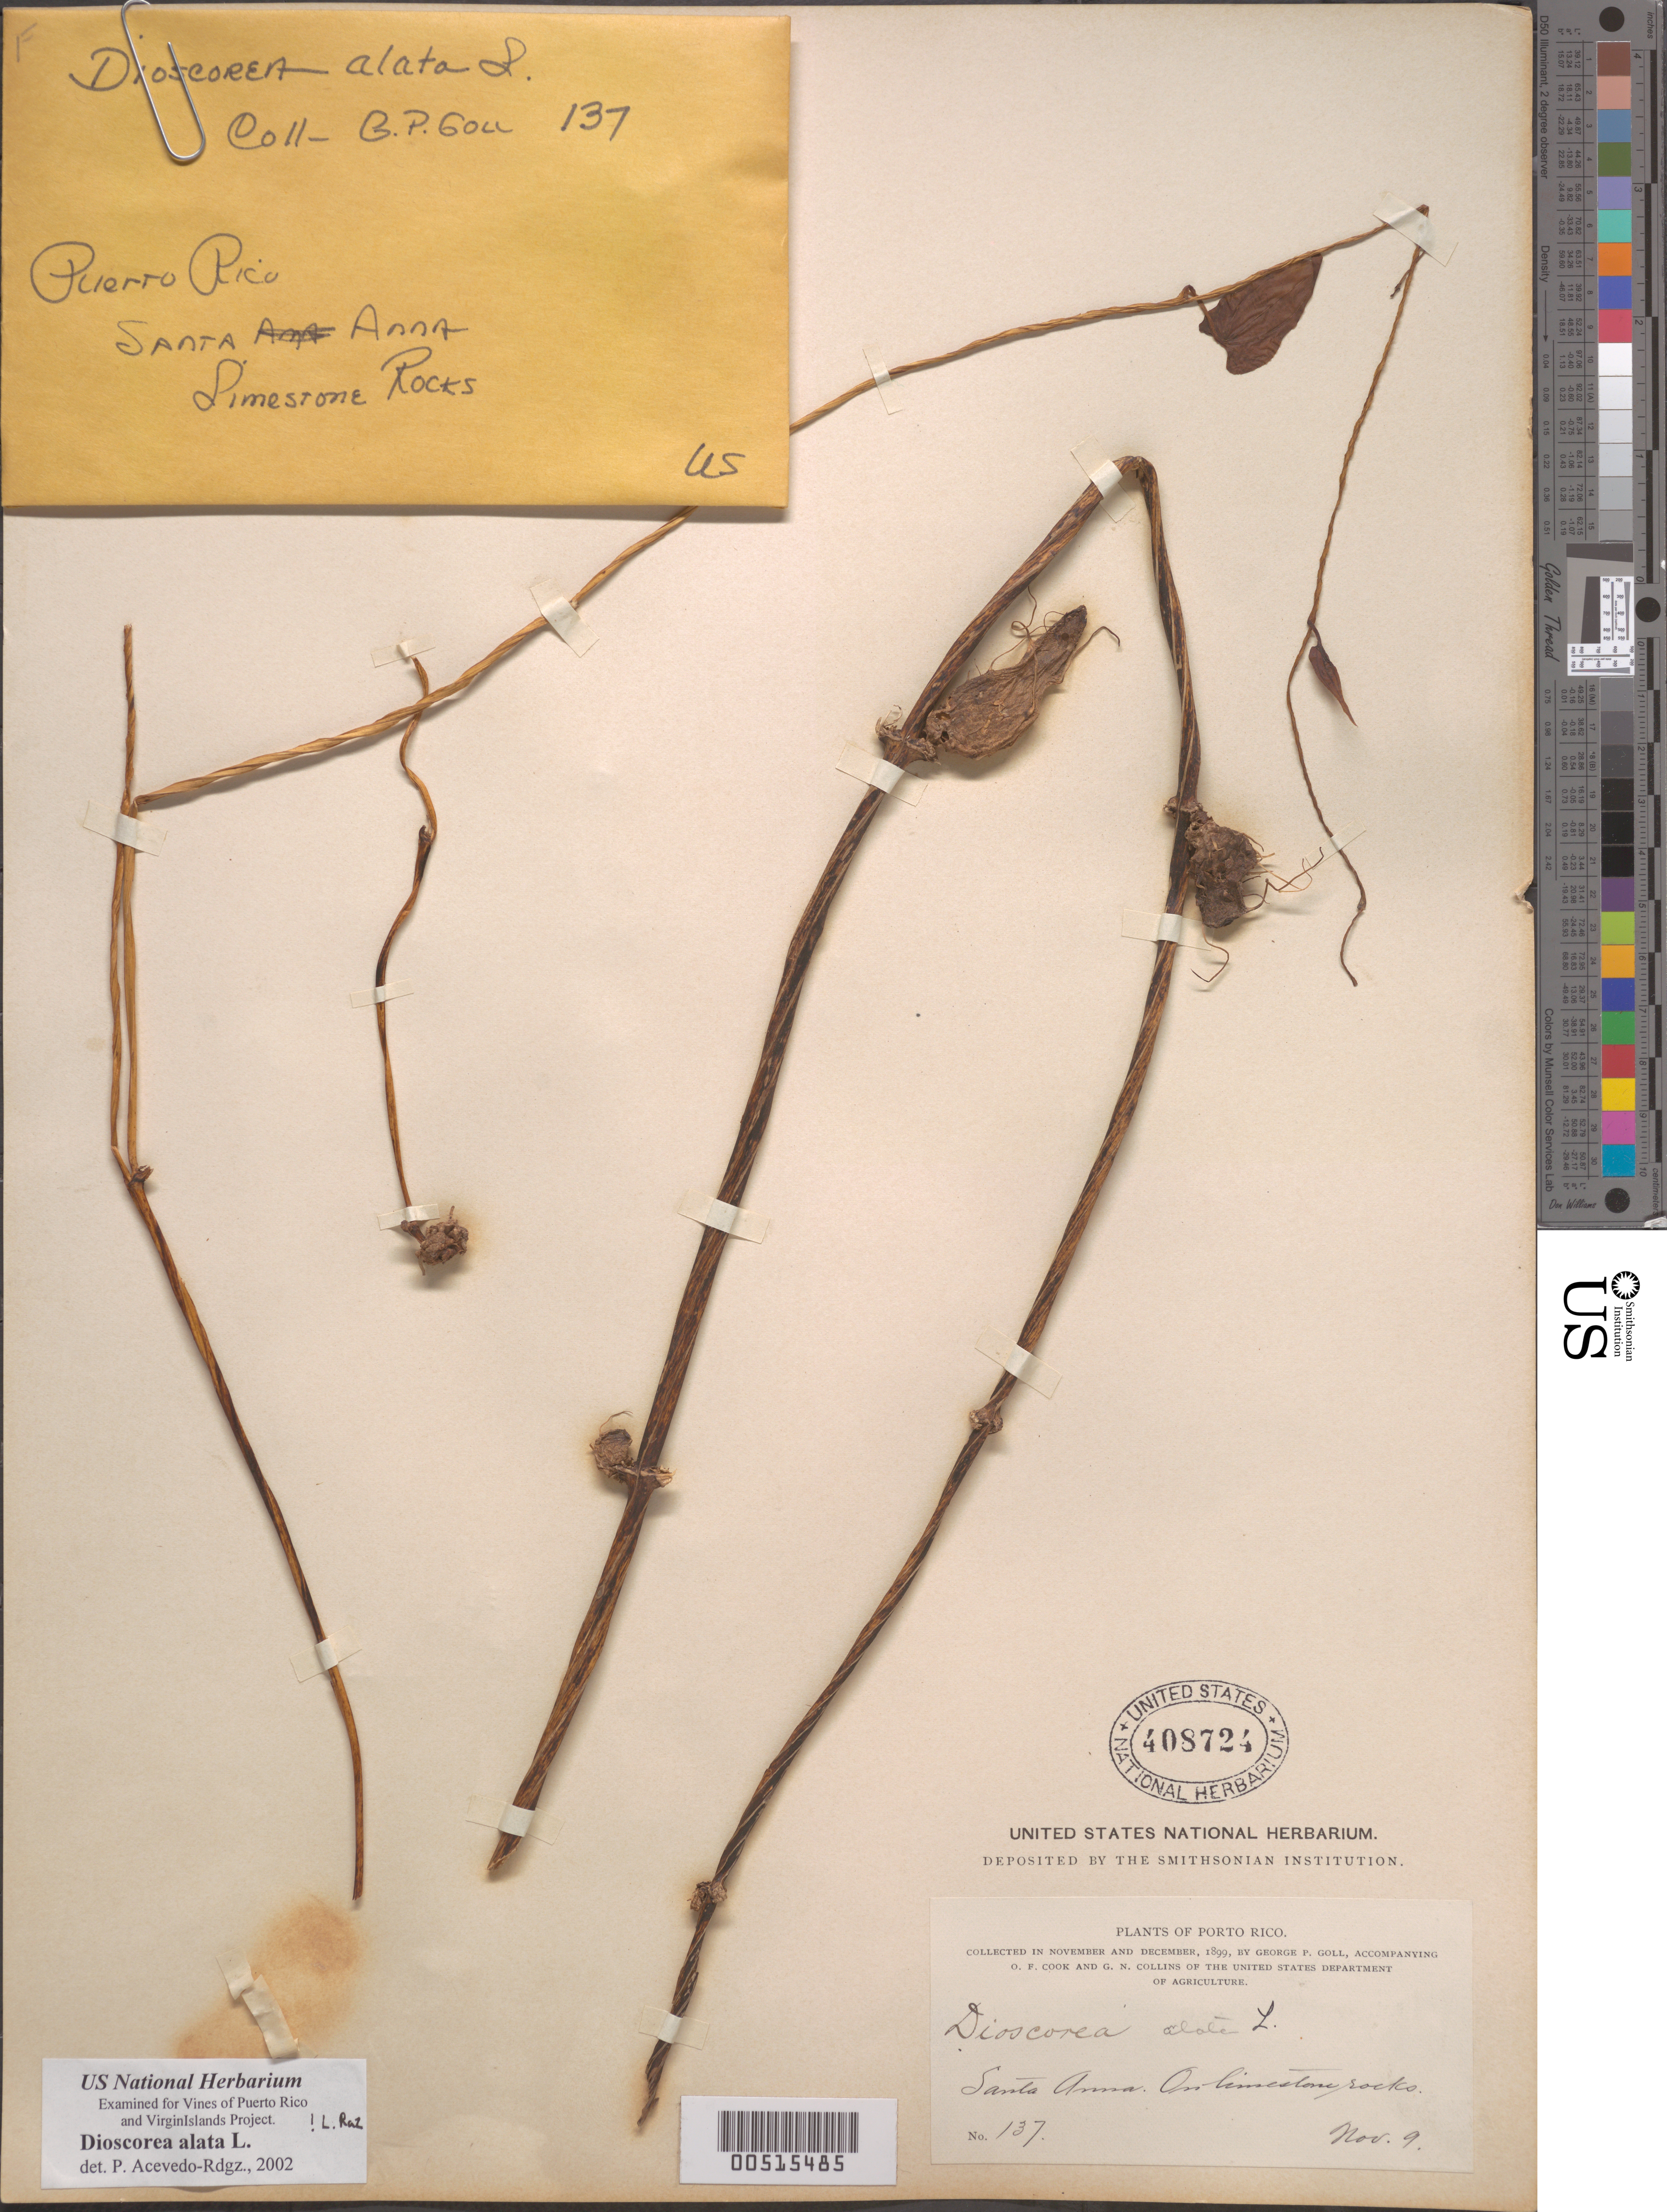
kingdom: Plantae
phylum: Tracheophyta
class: Liliopsida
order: Dioscoreales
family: Dioscoreaceae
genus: Dioscorea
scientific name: Dioscorea alata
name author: L.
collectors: G. Goll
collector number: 137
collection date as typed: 09 Nov 1899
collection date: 1899-11-09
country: Puerto Rico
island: Greater Antilles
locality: Santa Anna. On limestone rocks.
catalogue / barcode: US 408724